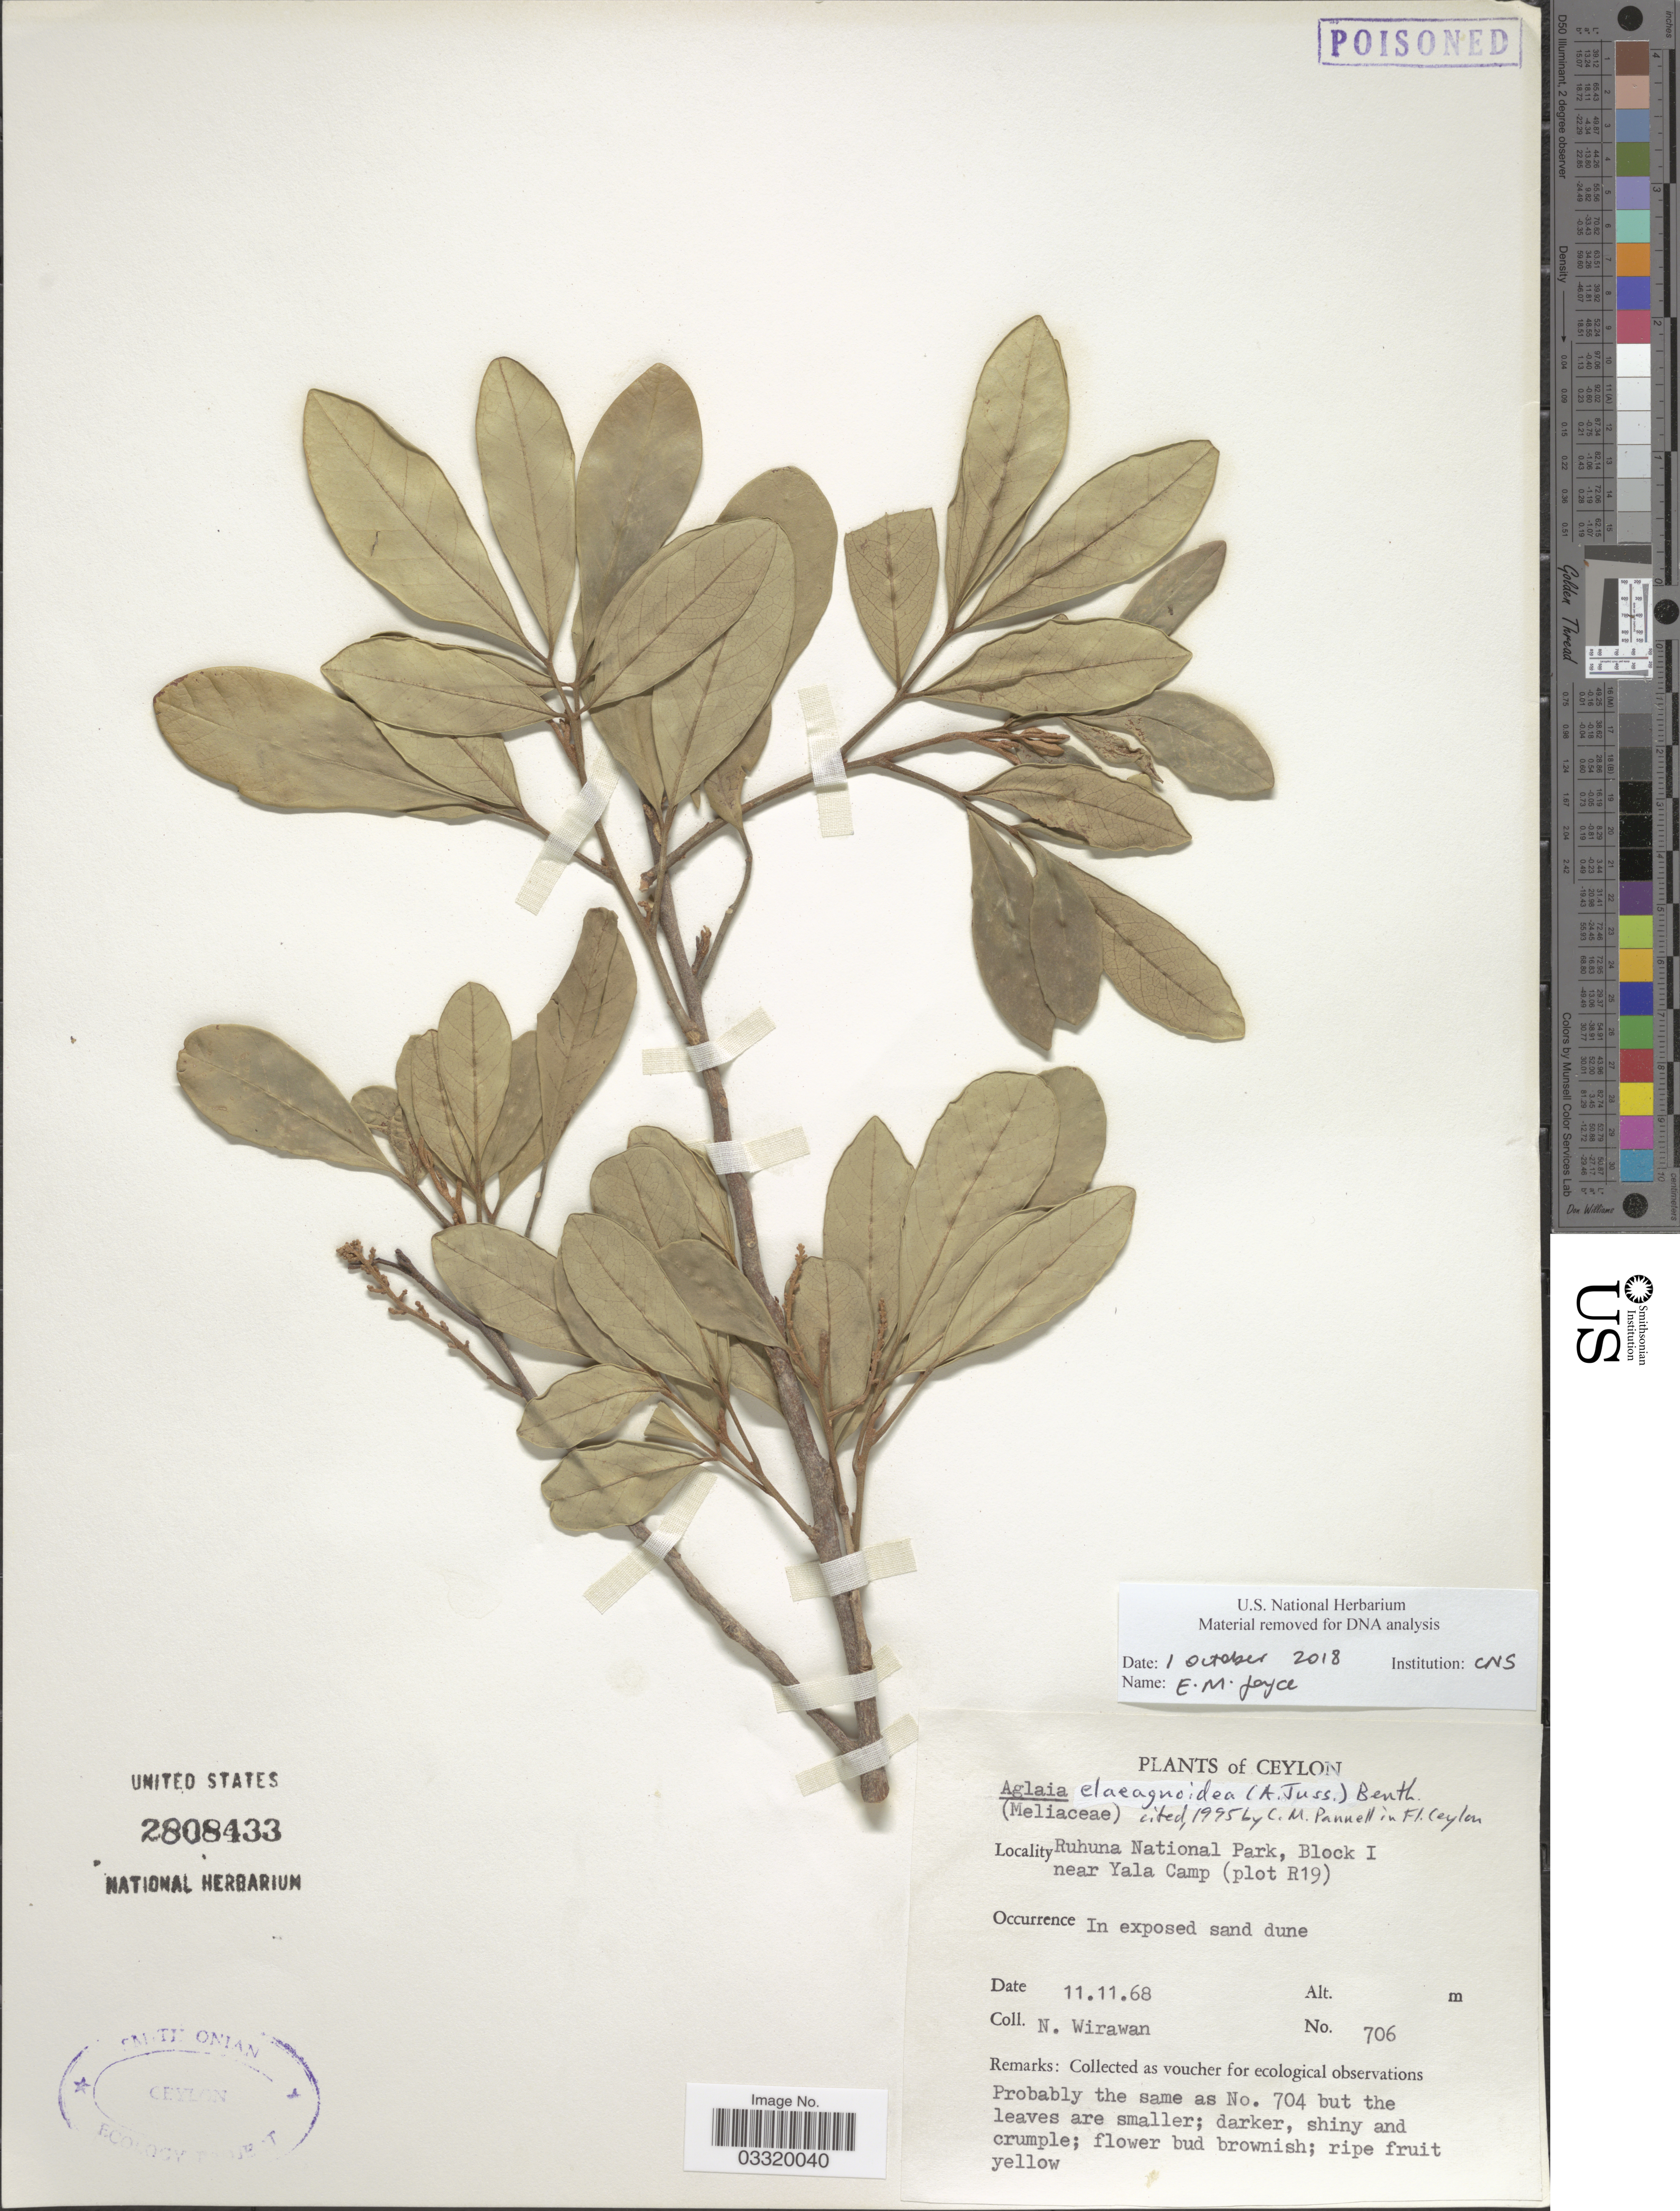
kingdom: Plantae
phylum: Tracheophyta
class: Magnoliopsida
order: Sapindales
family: Meliaceae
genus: Aglaia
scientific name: Aglaia elaeagnoidea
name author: (A. Juss.) Benth.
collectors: N. Wirawan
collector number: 706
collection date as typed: Transcribed d/m/y: 11/11/68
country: Sri Lanka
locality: Ceylon. Ruhuna National Park, Block I near Yala Camp (plot R19).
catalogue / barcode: US 2808433